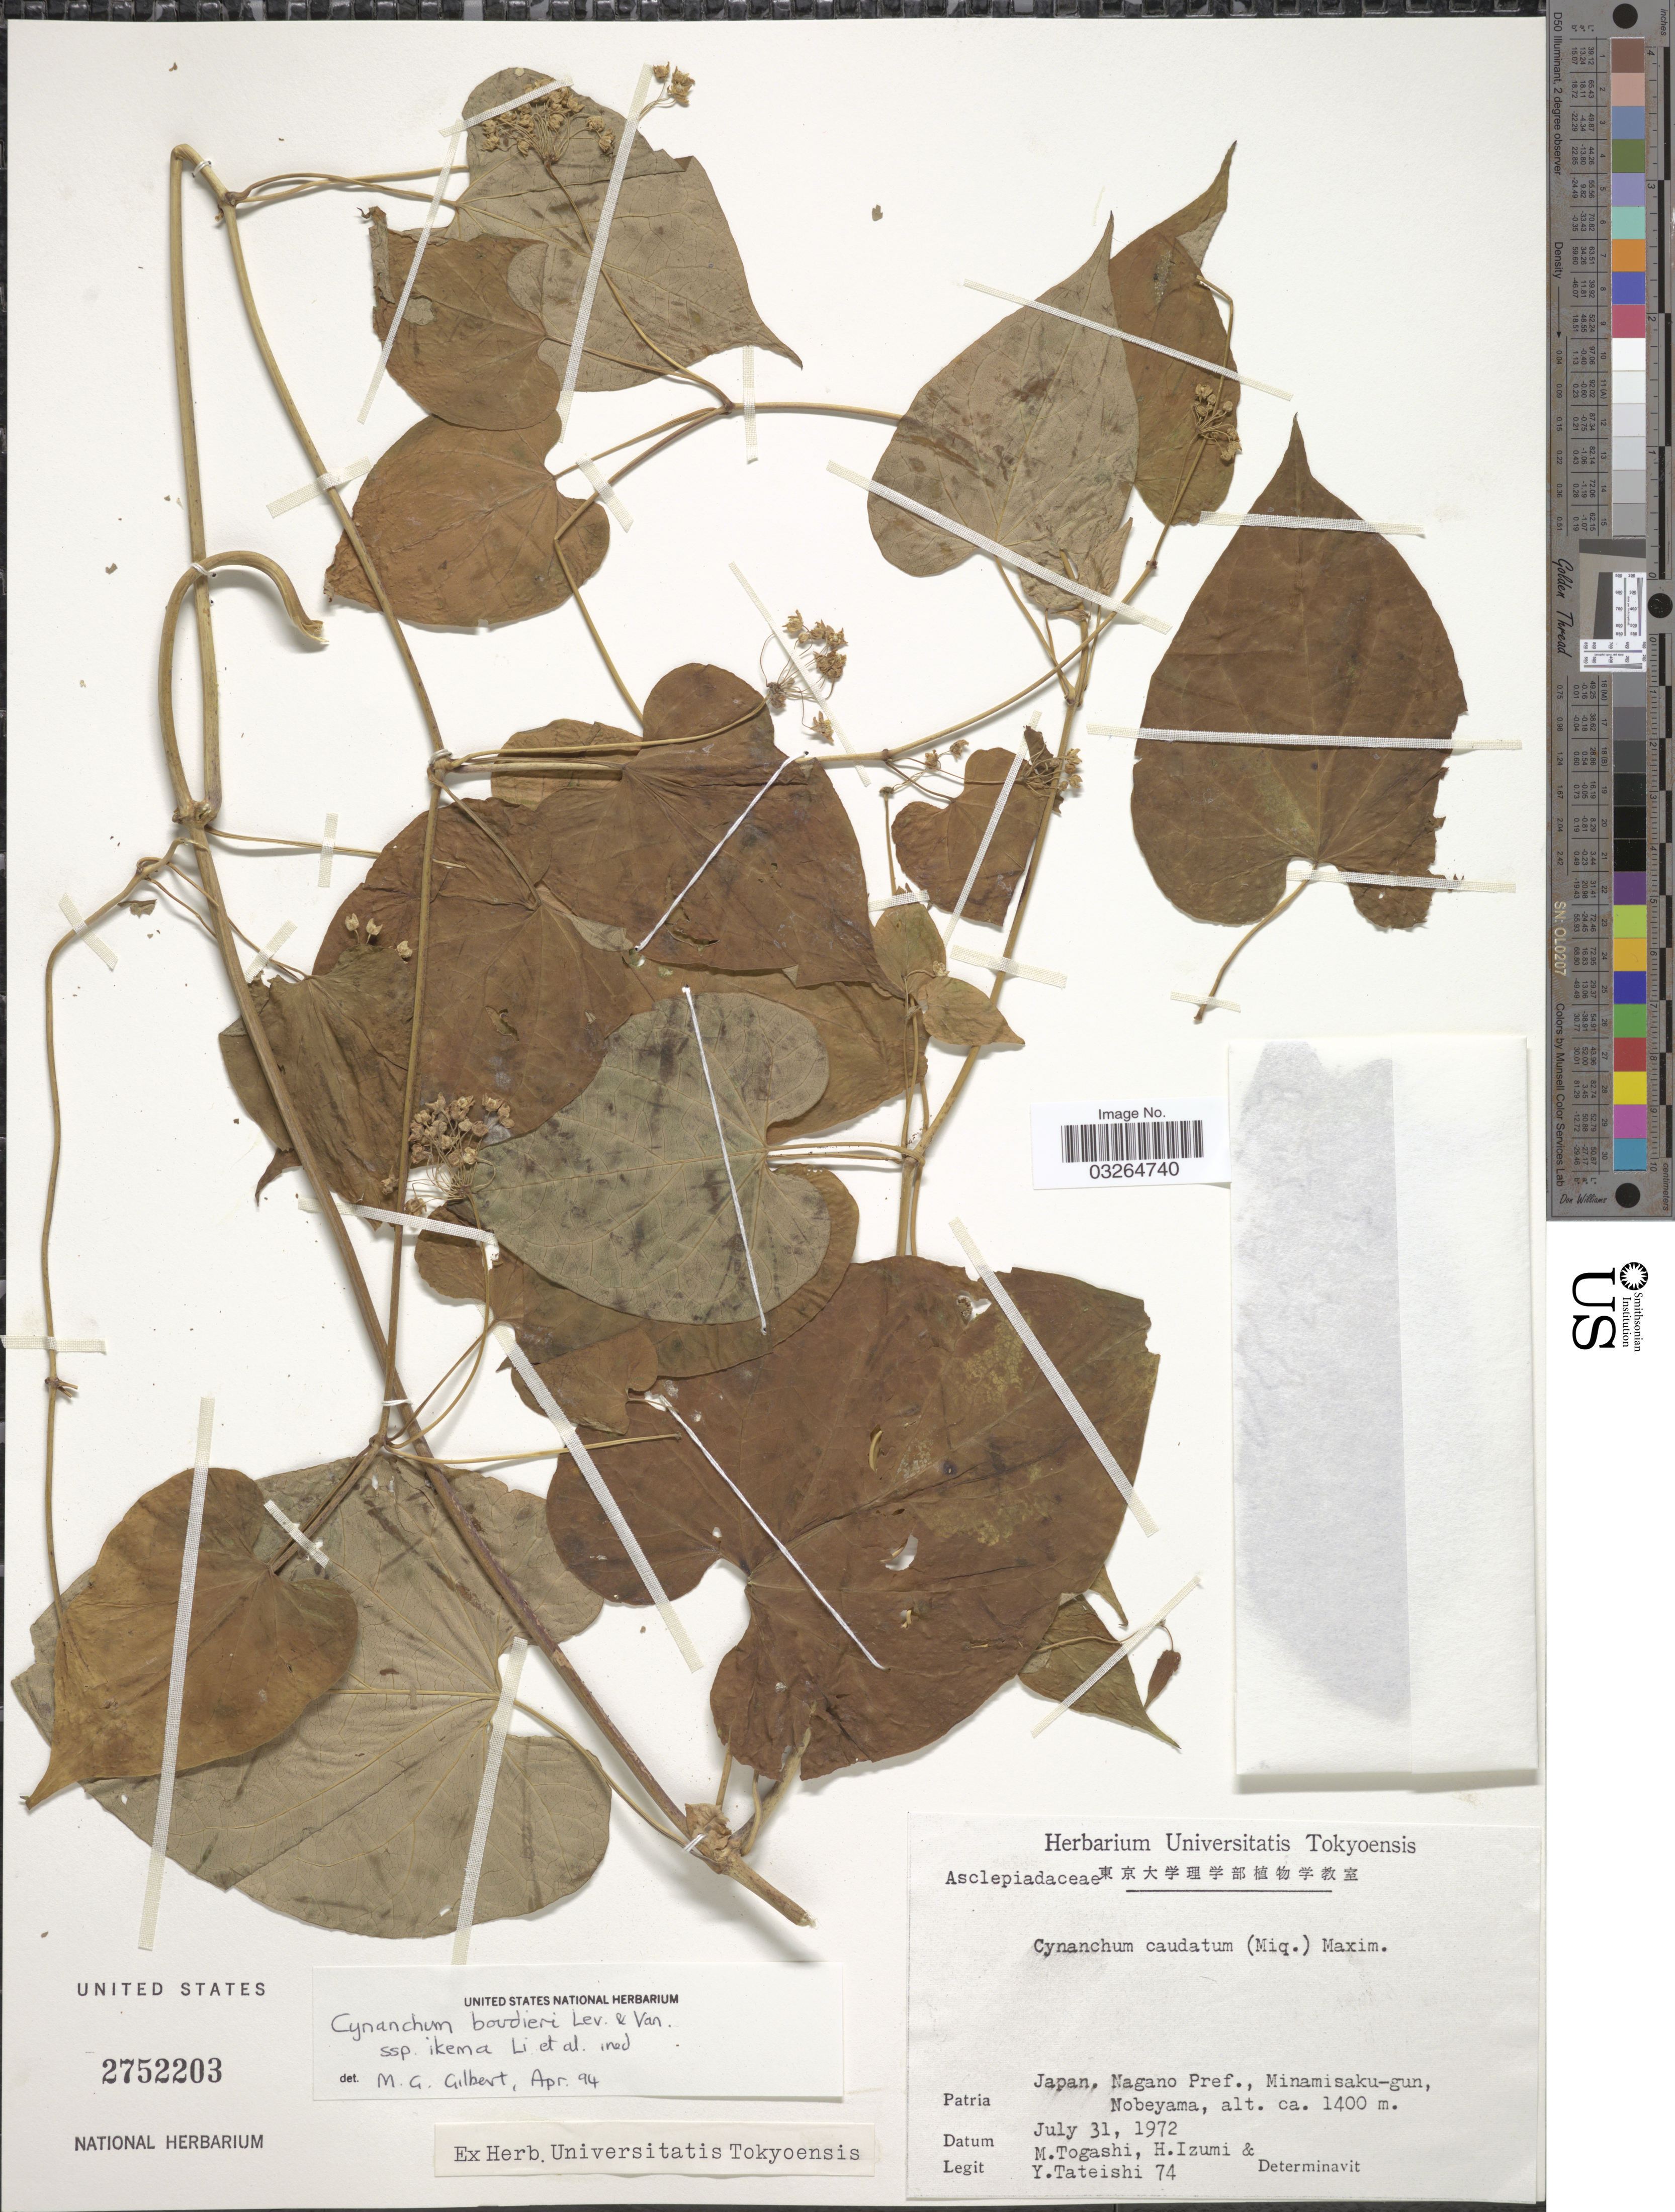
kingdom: Plantae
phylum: Tracheophyta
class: Magnoliopsida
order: Gentianales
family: Apocynaceae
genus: Cynanchum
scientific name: Cynanchum boudieri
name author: H. Lév. & Vaniot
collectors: M. Togashi, H. Izumi & Y. Tateishi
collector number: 74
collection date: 1972-07-31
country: Japan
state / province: Nagano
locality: Nagano Pref., Minamisaku-gun, Nobeyama.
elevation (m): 1400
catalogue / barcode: US 2752203